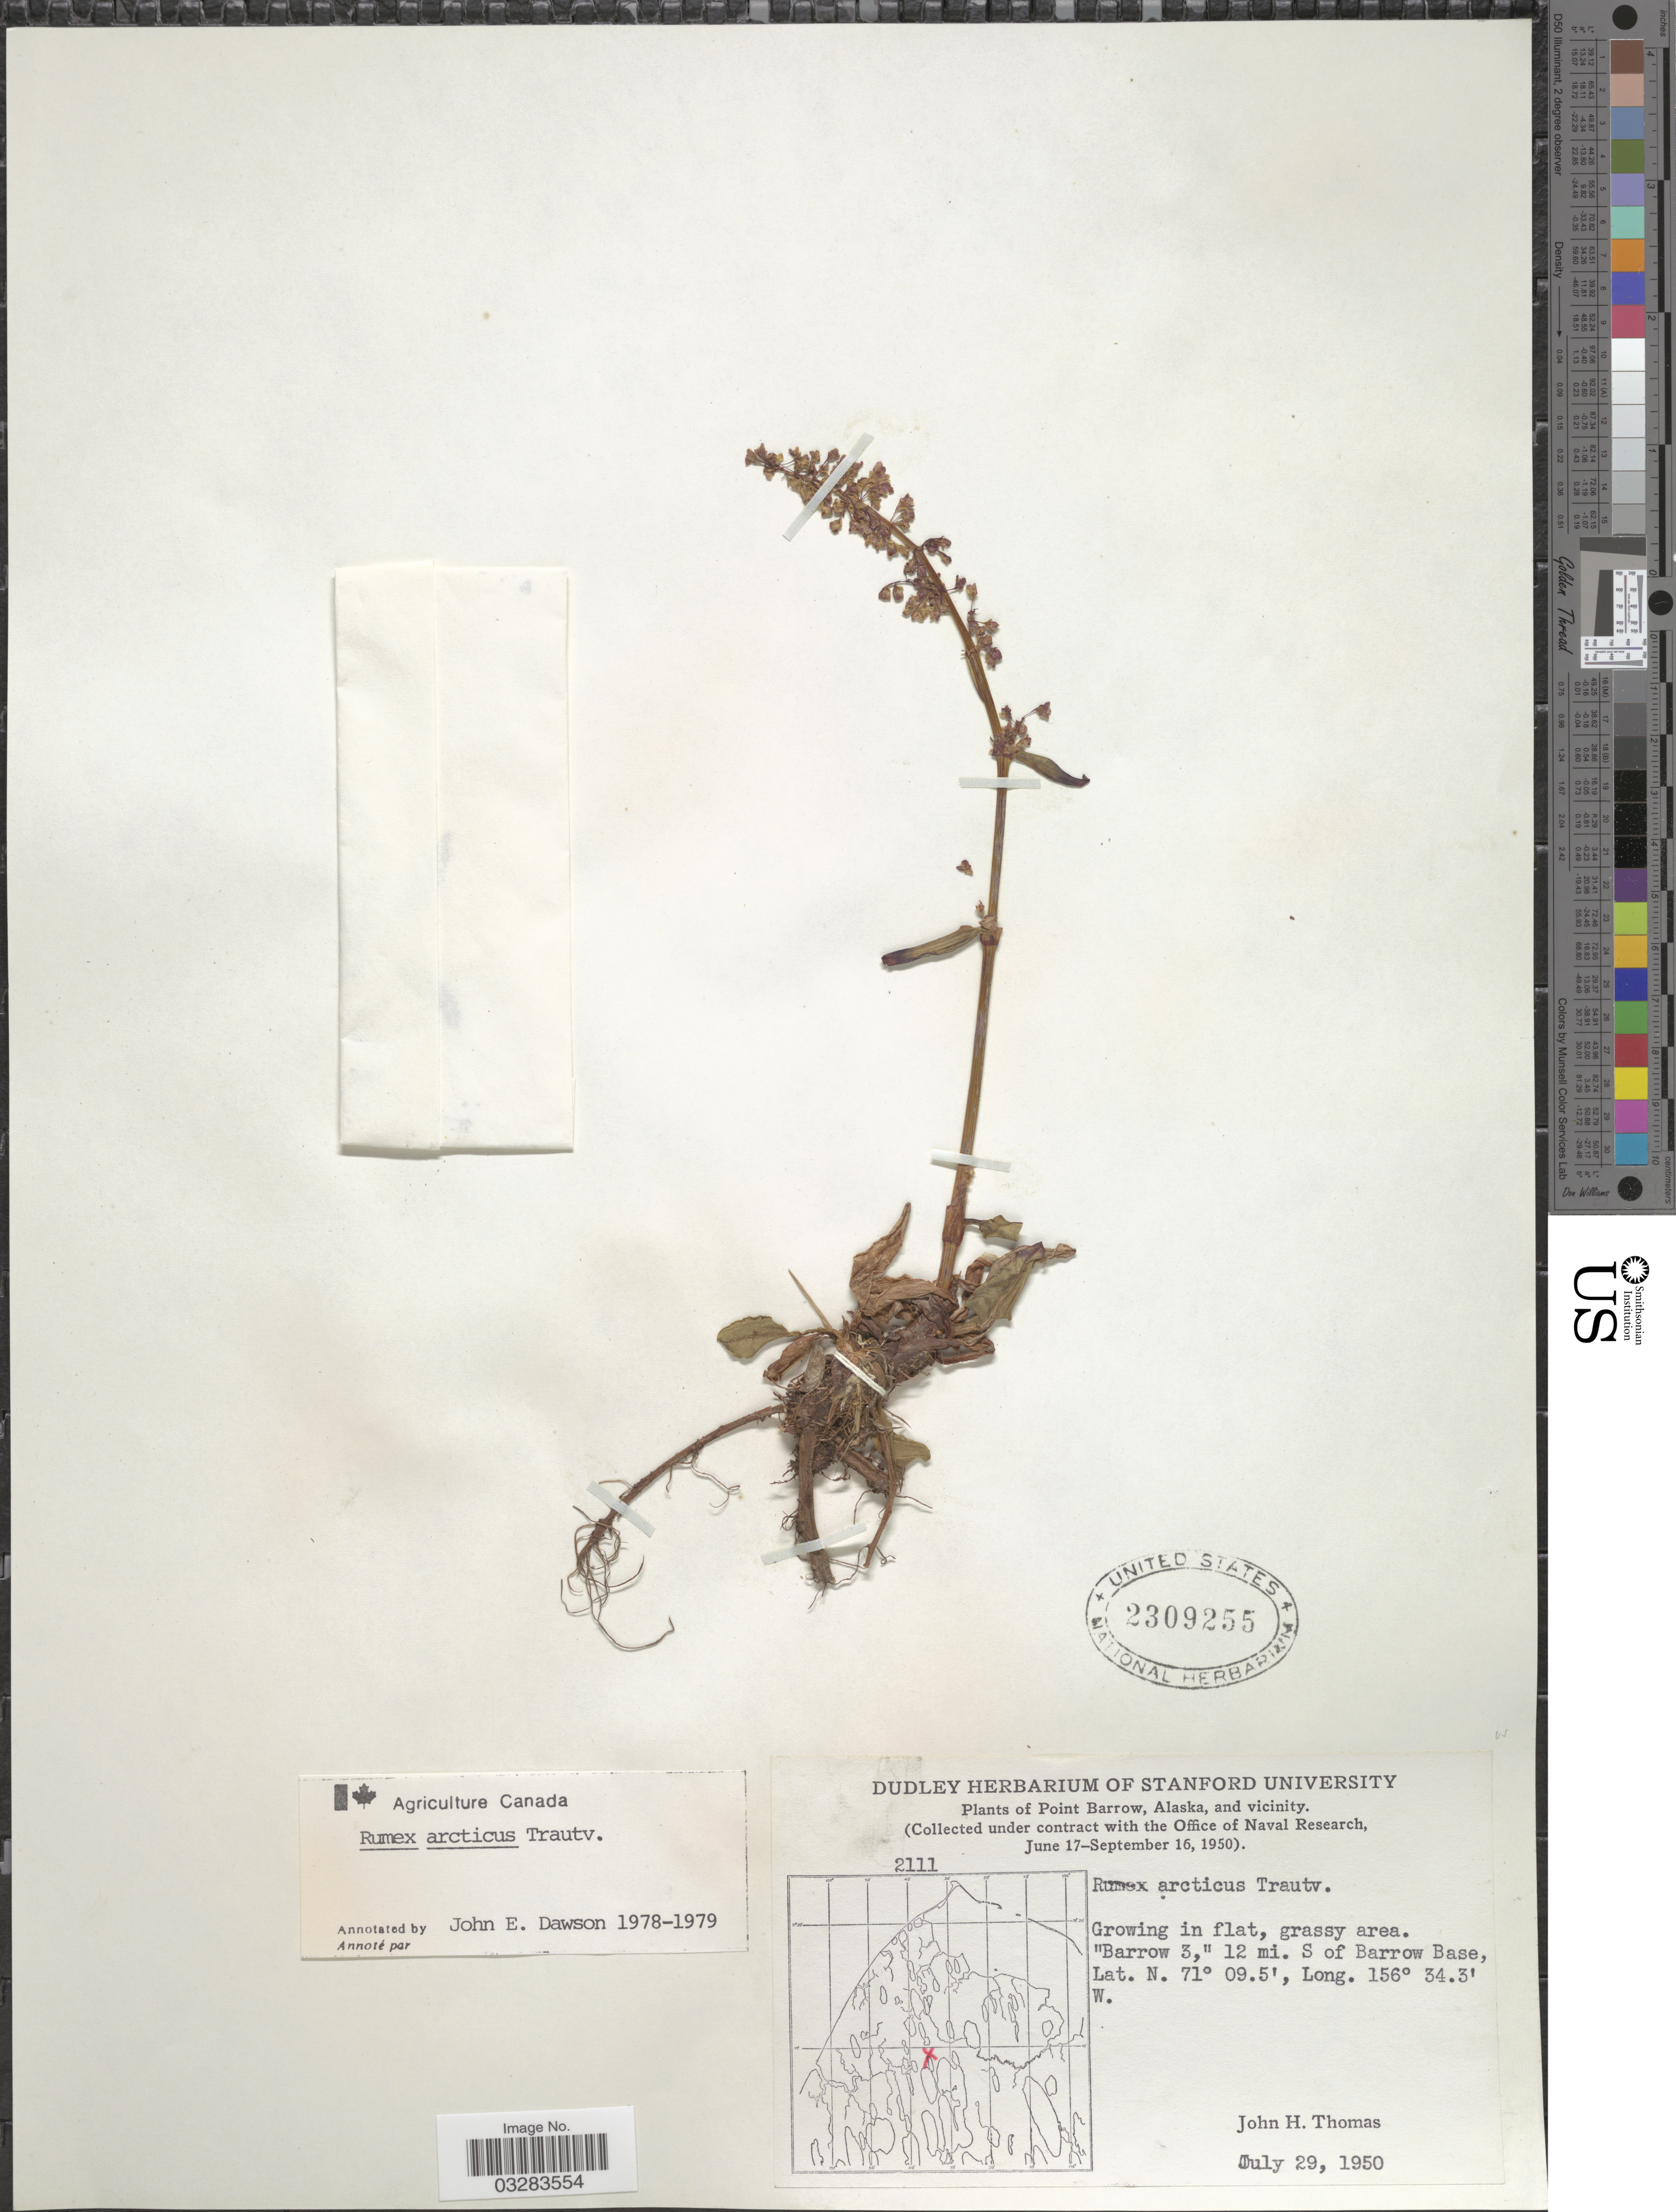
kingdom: Plantae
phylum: Tracheophyta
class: Magnoliopsida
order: Caryophyllales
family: Polygonaceae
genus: Rumex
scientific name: Rumex arcticus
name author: Trautv.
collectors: J. H. Thomas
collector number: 2111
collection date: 1950-07-29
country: United States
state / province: Alaska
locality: Point Barrow, Alaska, and vicinity. "Barrow 3," 12 mi. S of Barrow Base.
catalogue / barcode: US 2309255